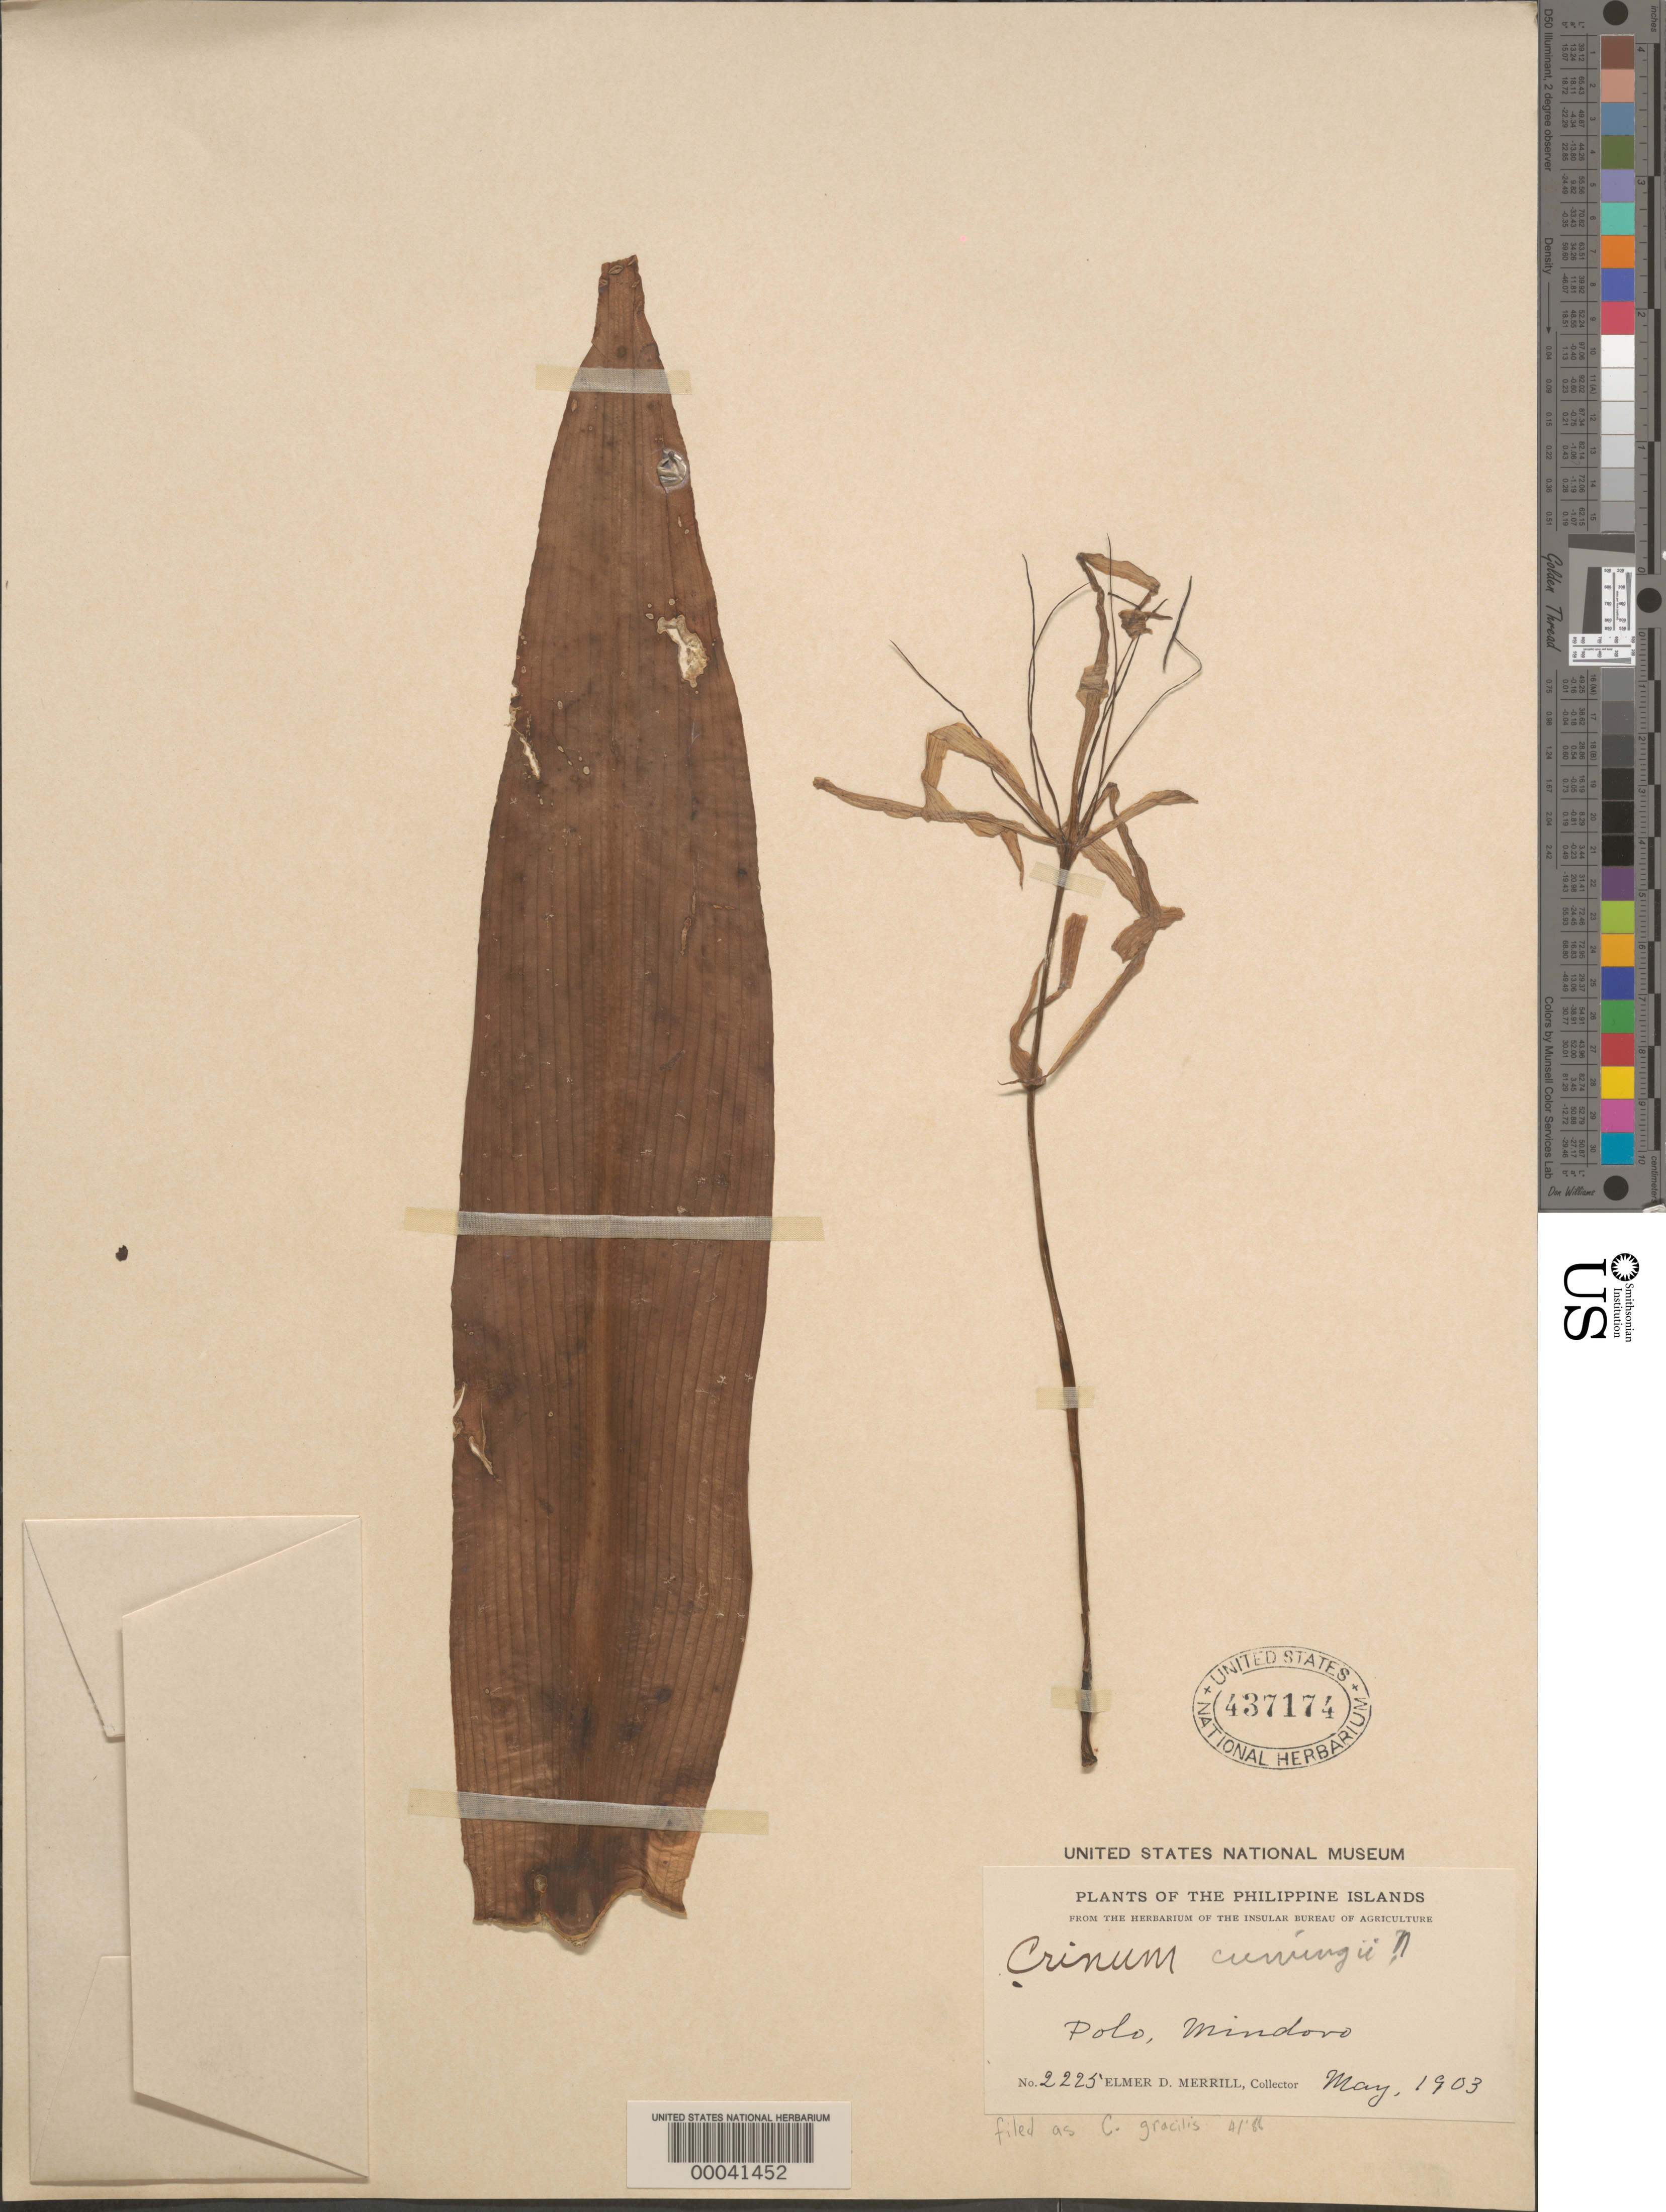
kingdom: Plantae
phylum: Tracheophyta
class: Liliopsida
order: Asparagales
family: Amaryllidaceae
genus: Crinum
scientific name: Crinum gracile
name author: G. Mey. ex C. Presl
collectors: E. D. Merrill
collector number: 2225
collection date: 1903-05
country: Philippines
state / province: Mimaropa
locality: Philippine Islands. Polo, Mindoro.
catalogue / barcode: US 437174